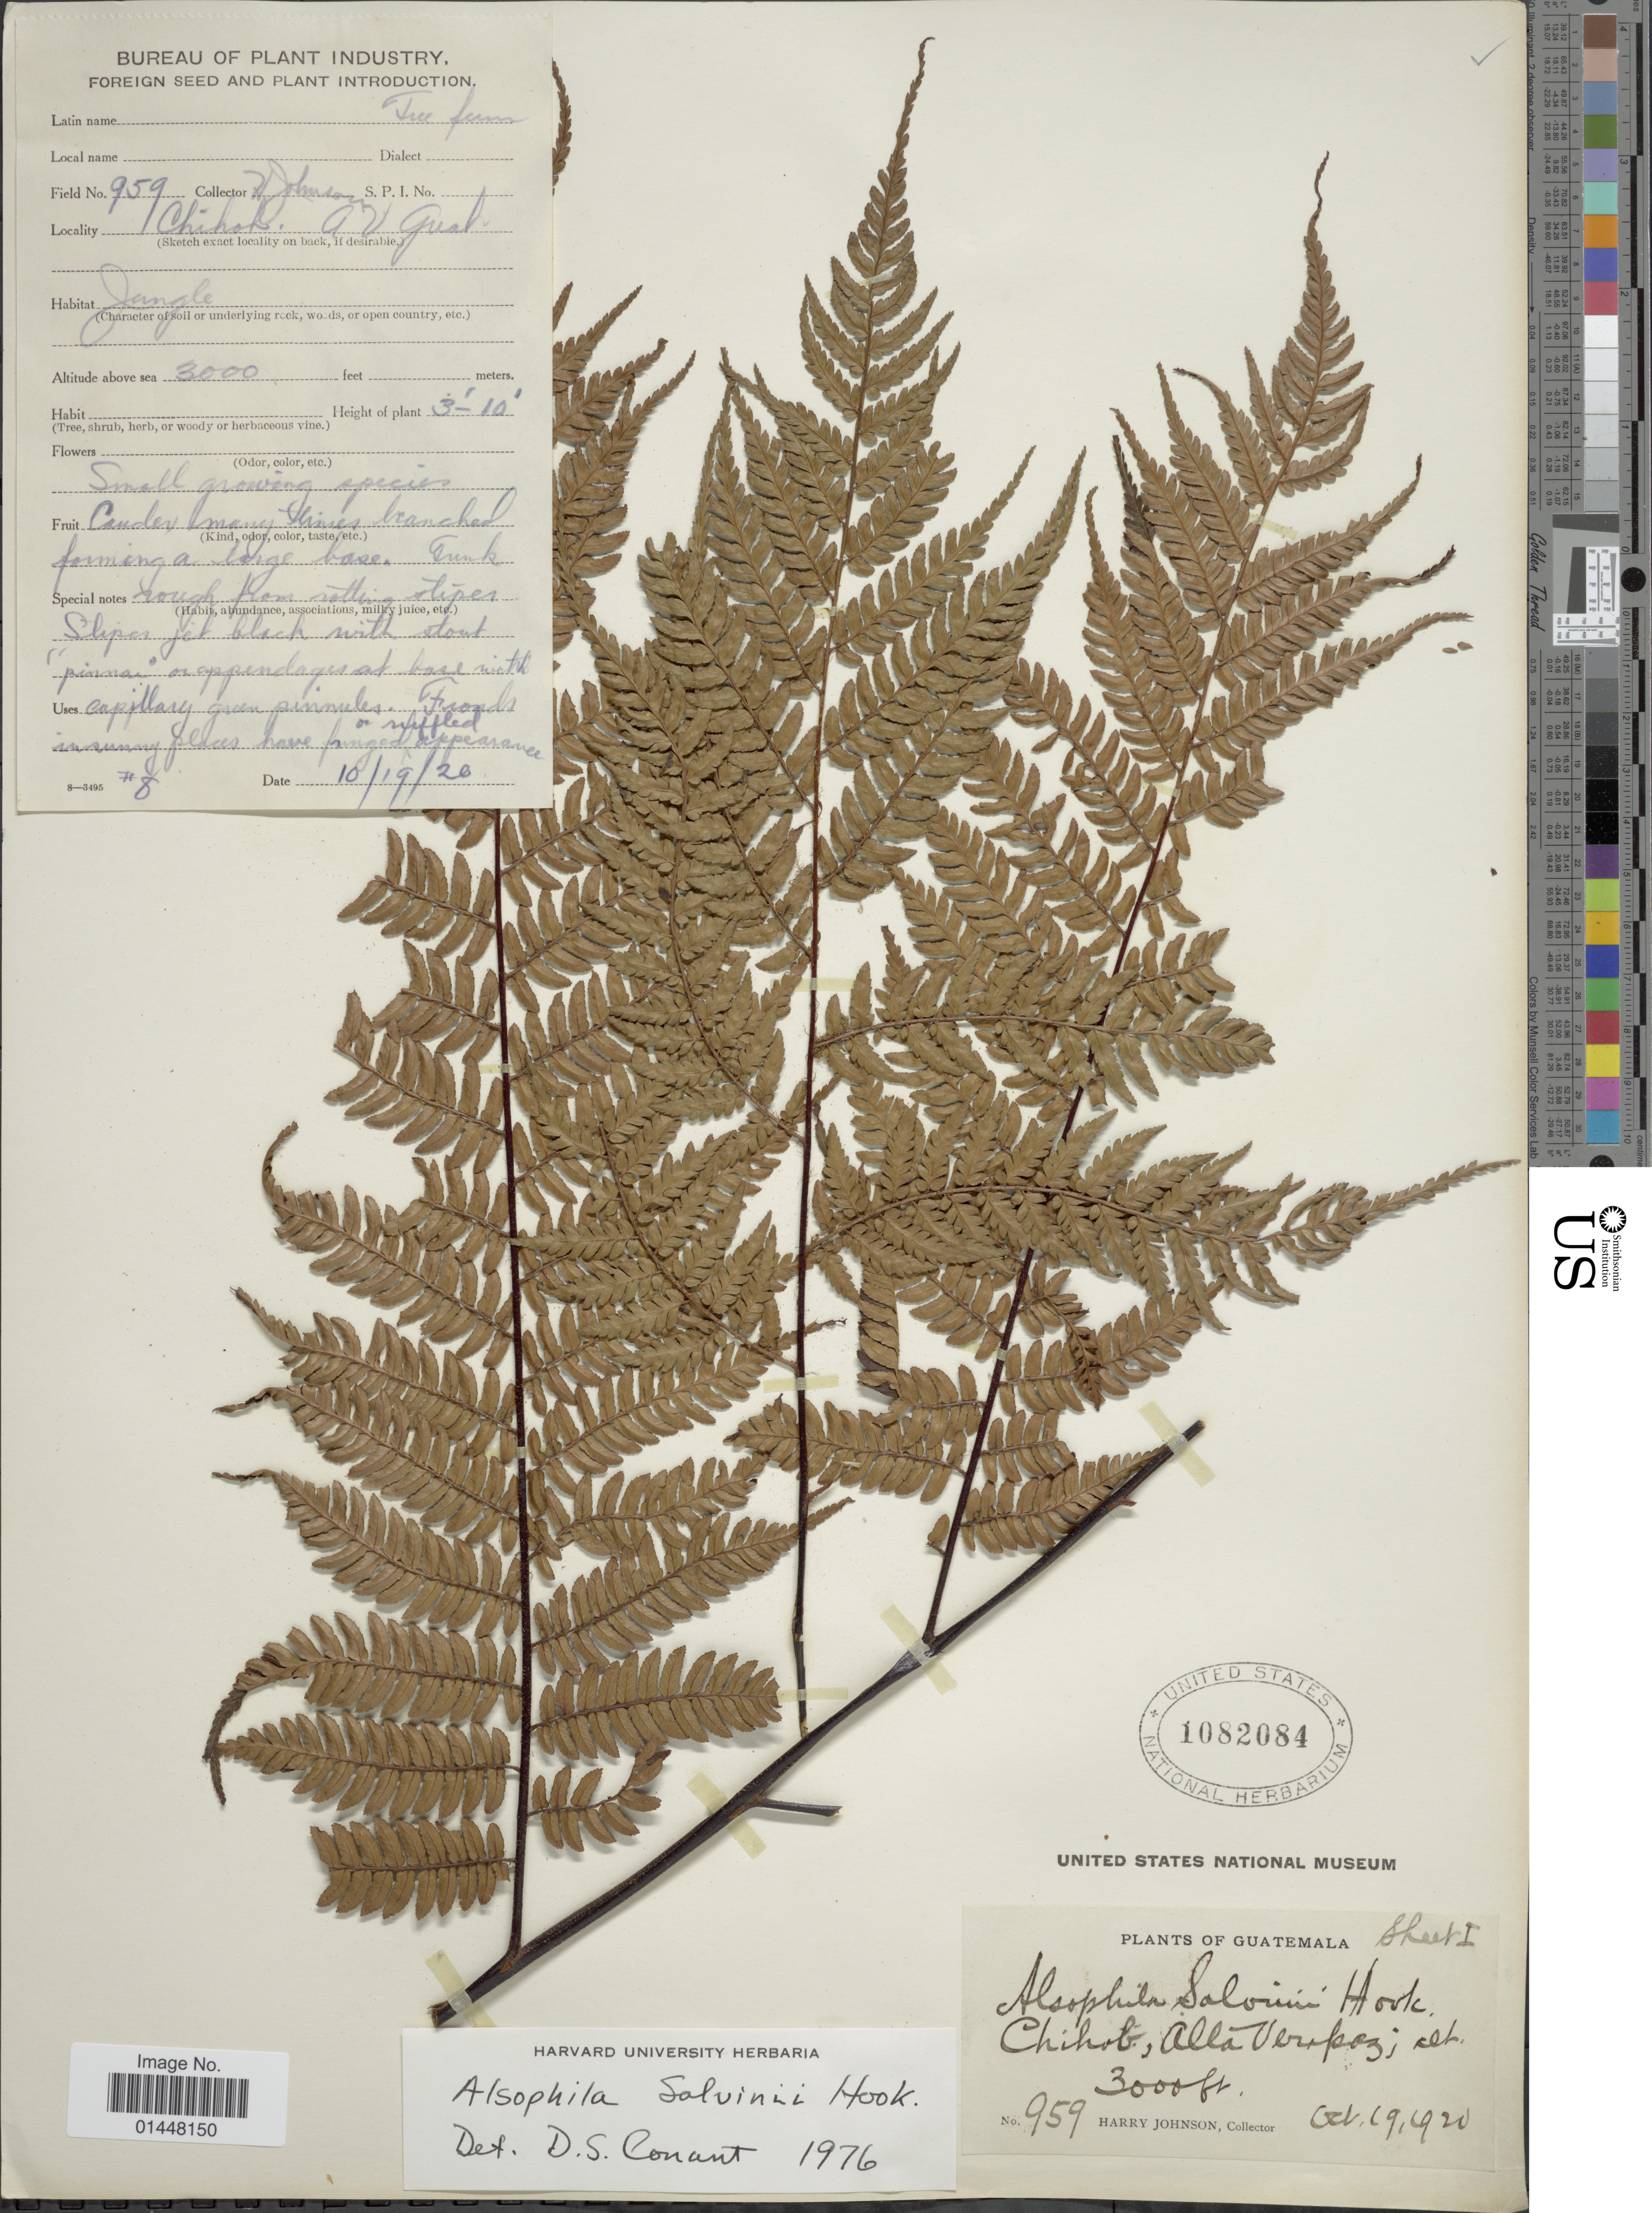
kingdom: Plantae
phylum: Tracheophyta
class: Polypodiopsida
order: Cyatheales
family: Cyatheaceae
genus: Gymnosphaera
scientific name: Gymnosphaera salvinii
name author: (Hook.)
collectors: H. Johnson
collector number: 959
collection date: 1920-10-19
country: Guatemala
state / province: Alta Verapaz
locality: Chihob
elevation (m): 914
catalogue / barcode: US 1082084